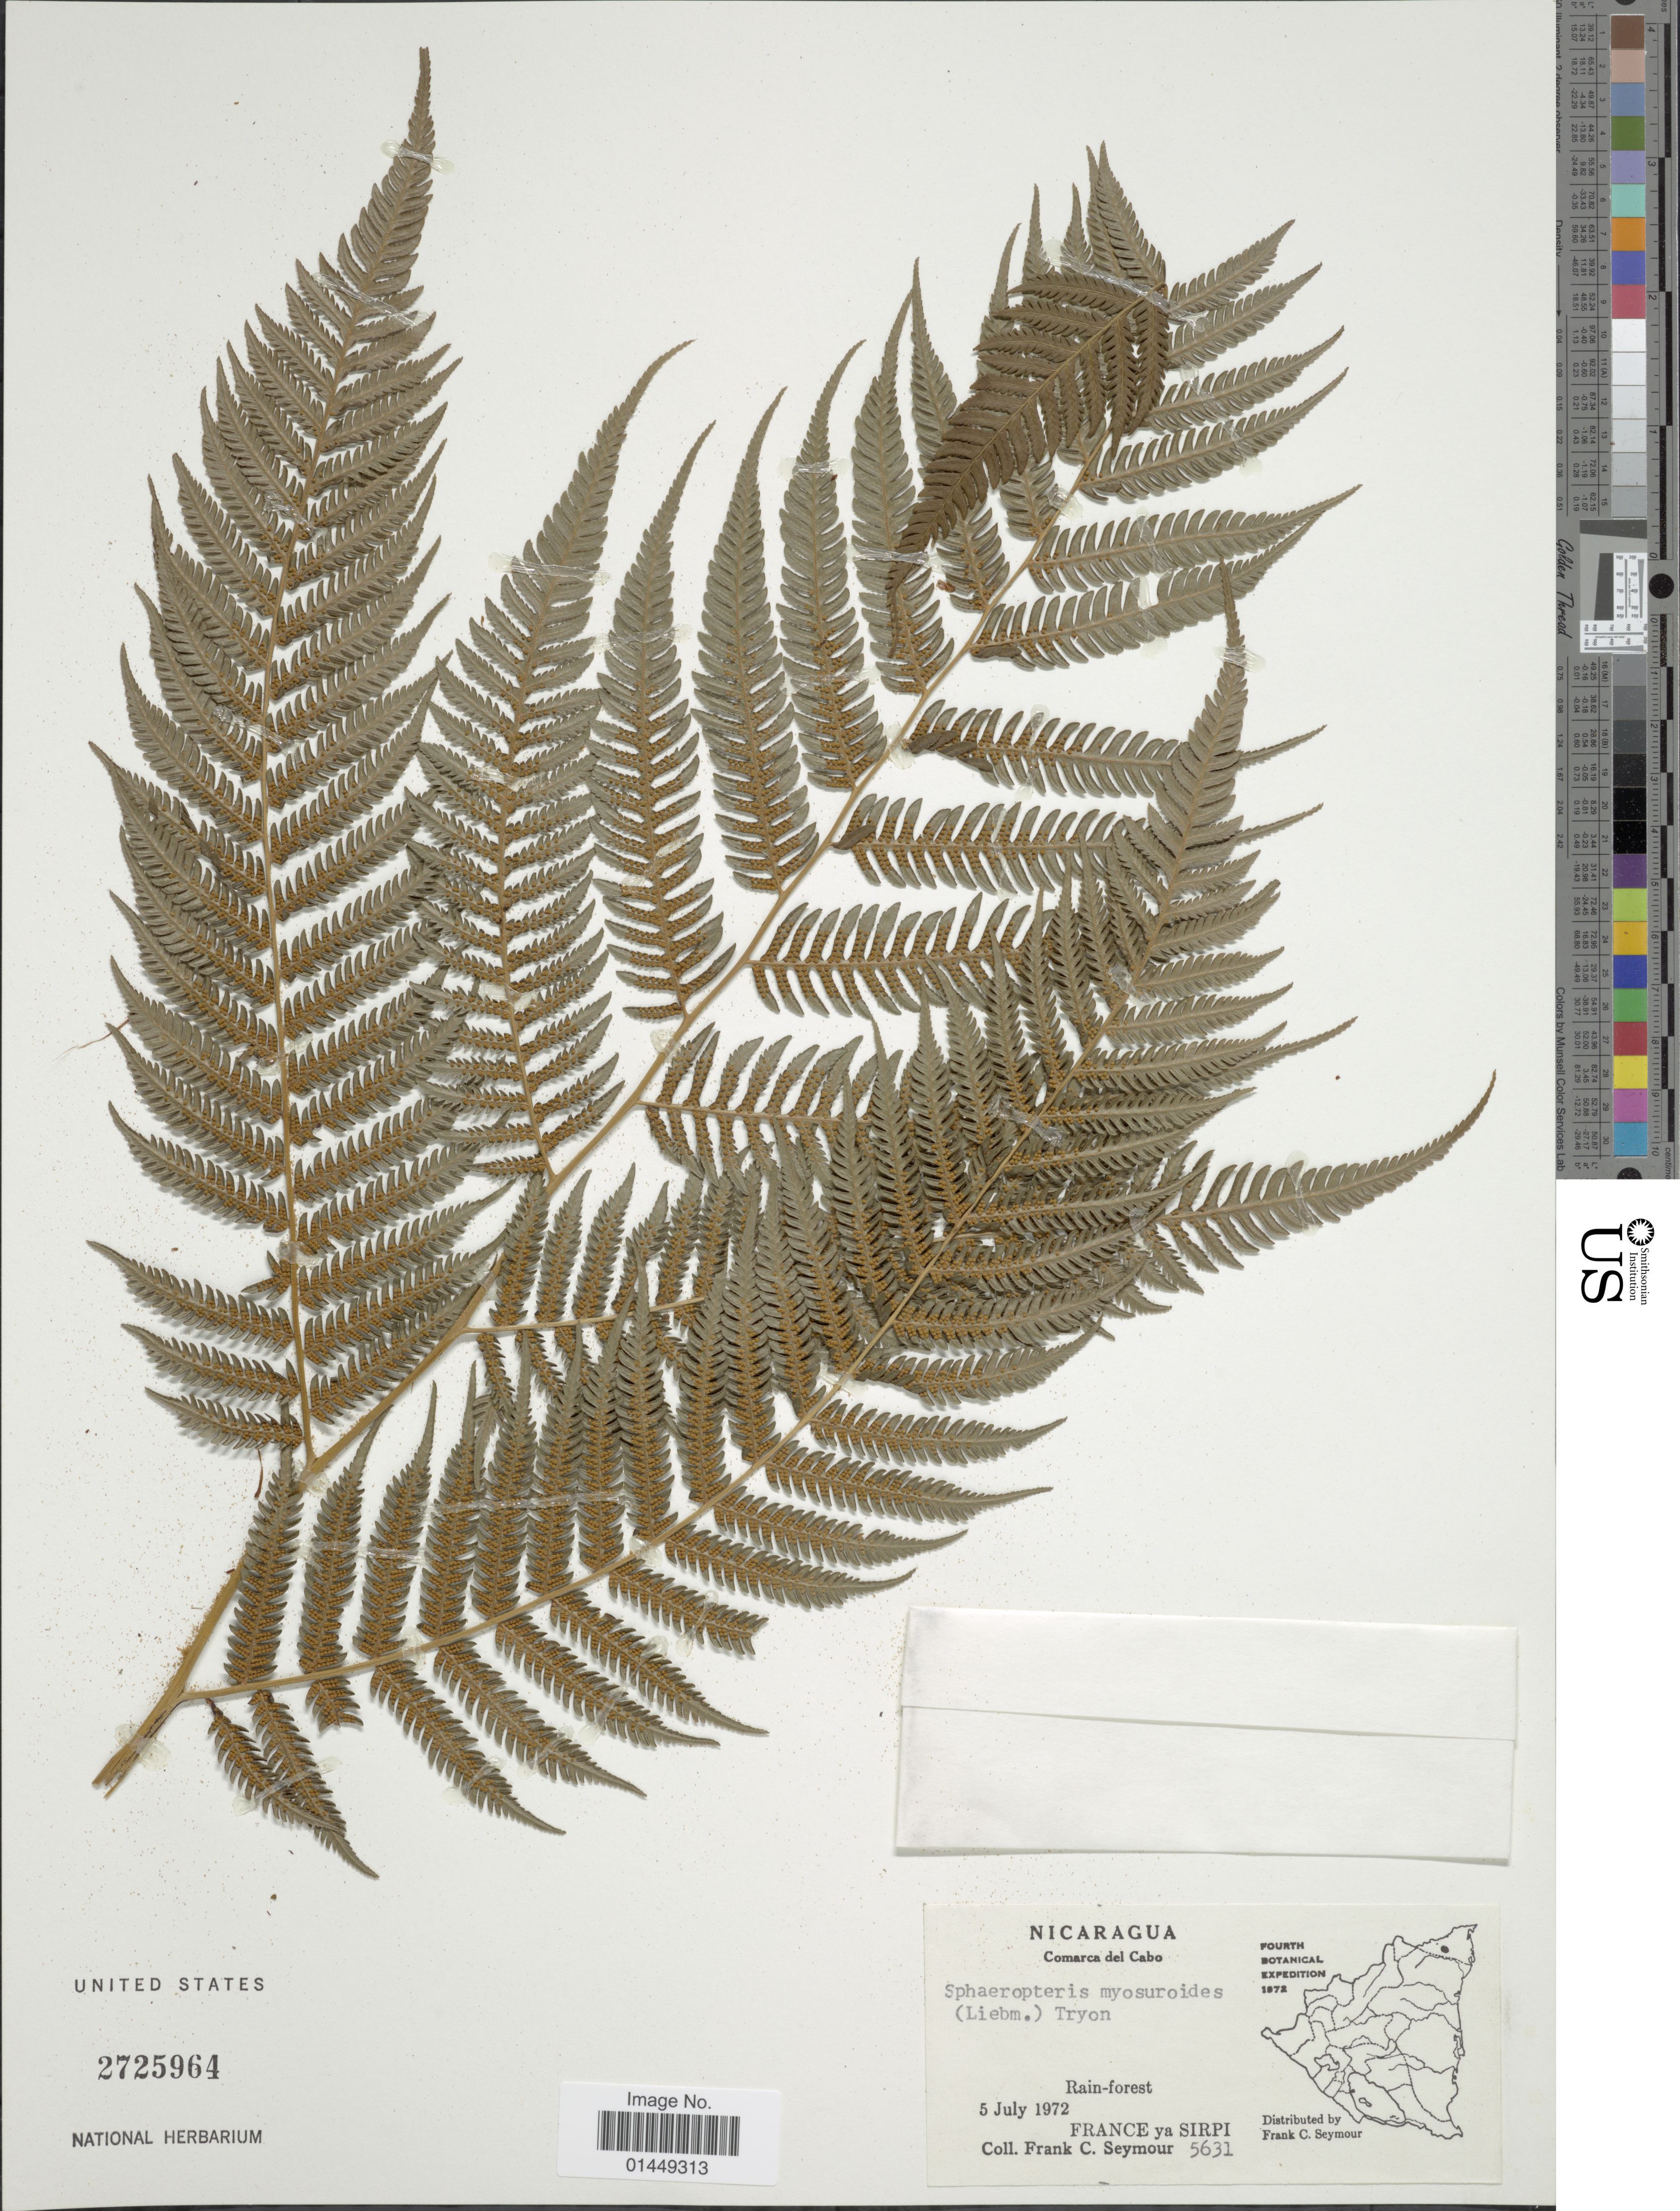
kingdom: Plantae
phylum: Tracheophyta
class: Polypodiopsida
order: Cyatheales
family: Cyatheaceae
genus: Cyathea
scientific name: Cyathea myosuriodes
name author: (Liebm.) Domin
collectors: F. C. Seymour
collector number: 5631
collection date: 1972-07-05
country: Nicaragua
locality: Comarca del Cabo.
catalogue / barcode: US 2725964